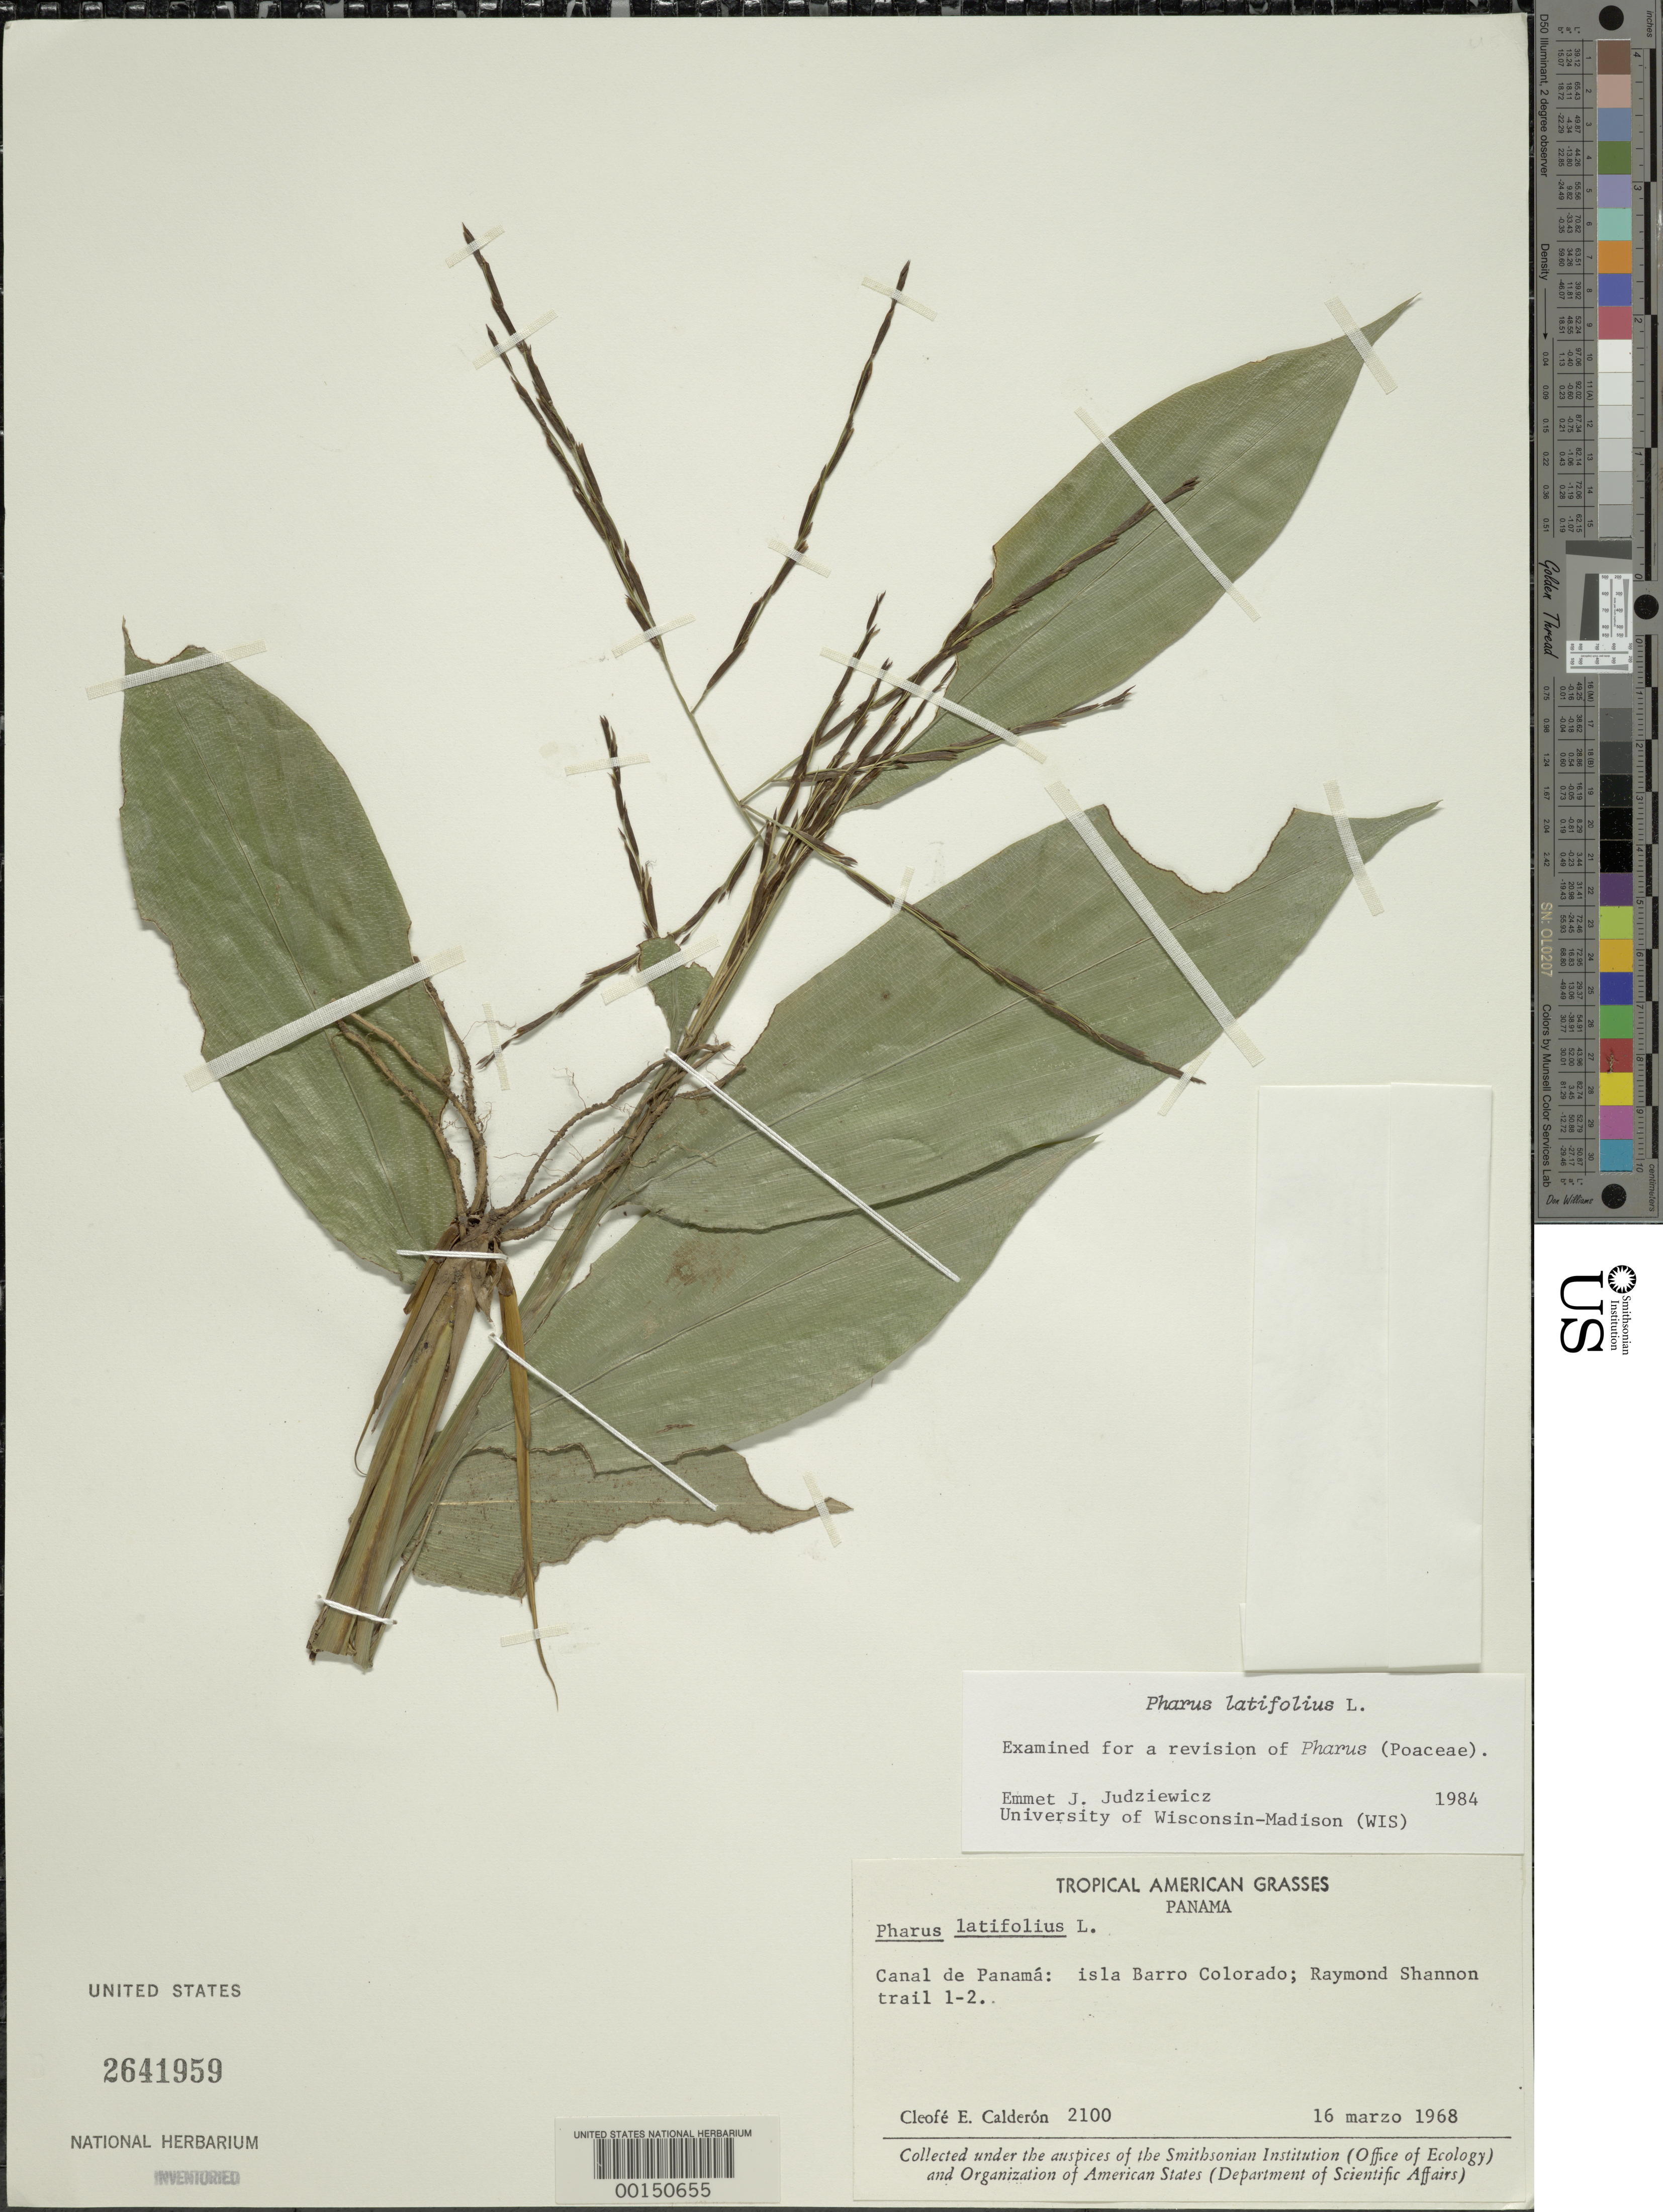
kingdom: Plantae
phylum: Tracheophyta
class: Liliopsida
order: Poales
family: Poaceae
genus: Pharus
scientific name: Pharus latifolius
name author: L.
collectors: C. E. Calderón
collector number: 2100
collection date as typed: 16 Mar 1968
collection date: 1968-03-16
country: Panama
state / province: Panamá Oeste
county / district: Canal Zone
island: Barro Colorado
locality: Barro Colorado I.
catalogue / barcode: US 2641959